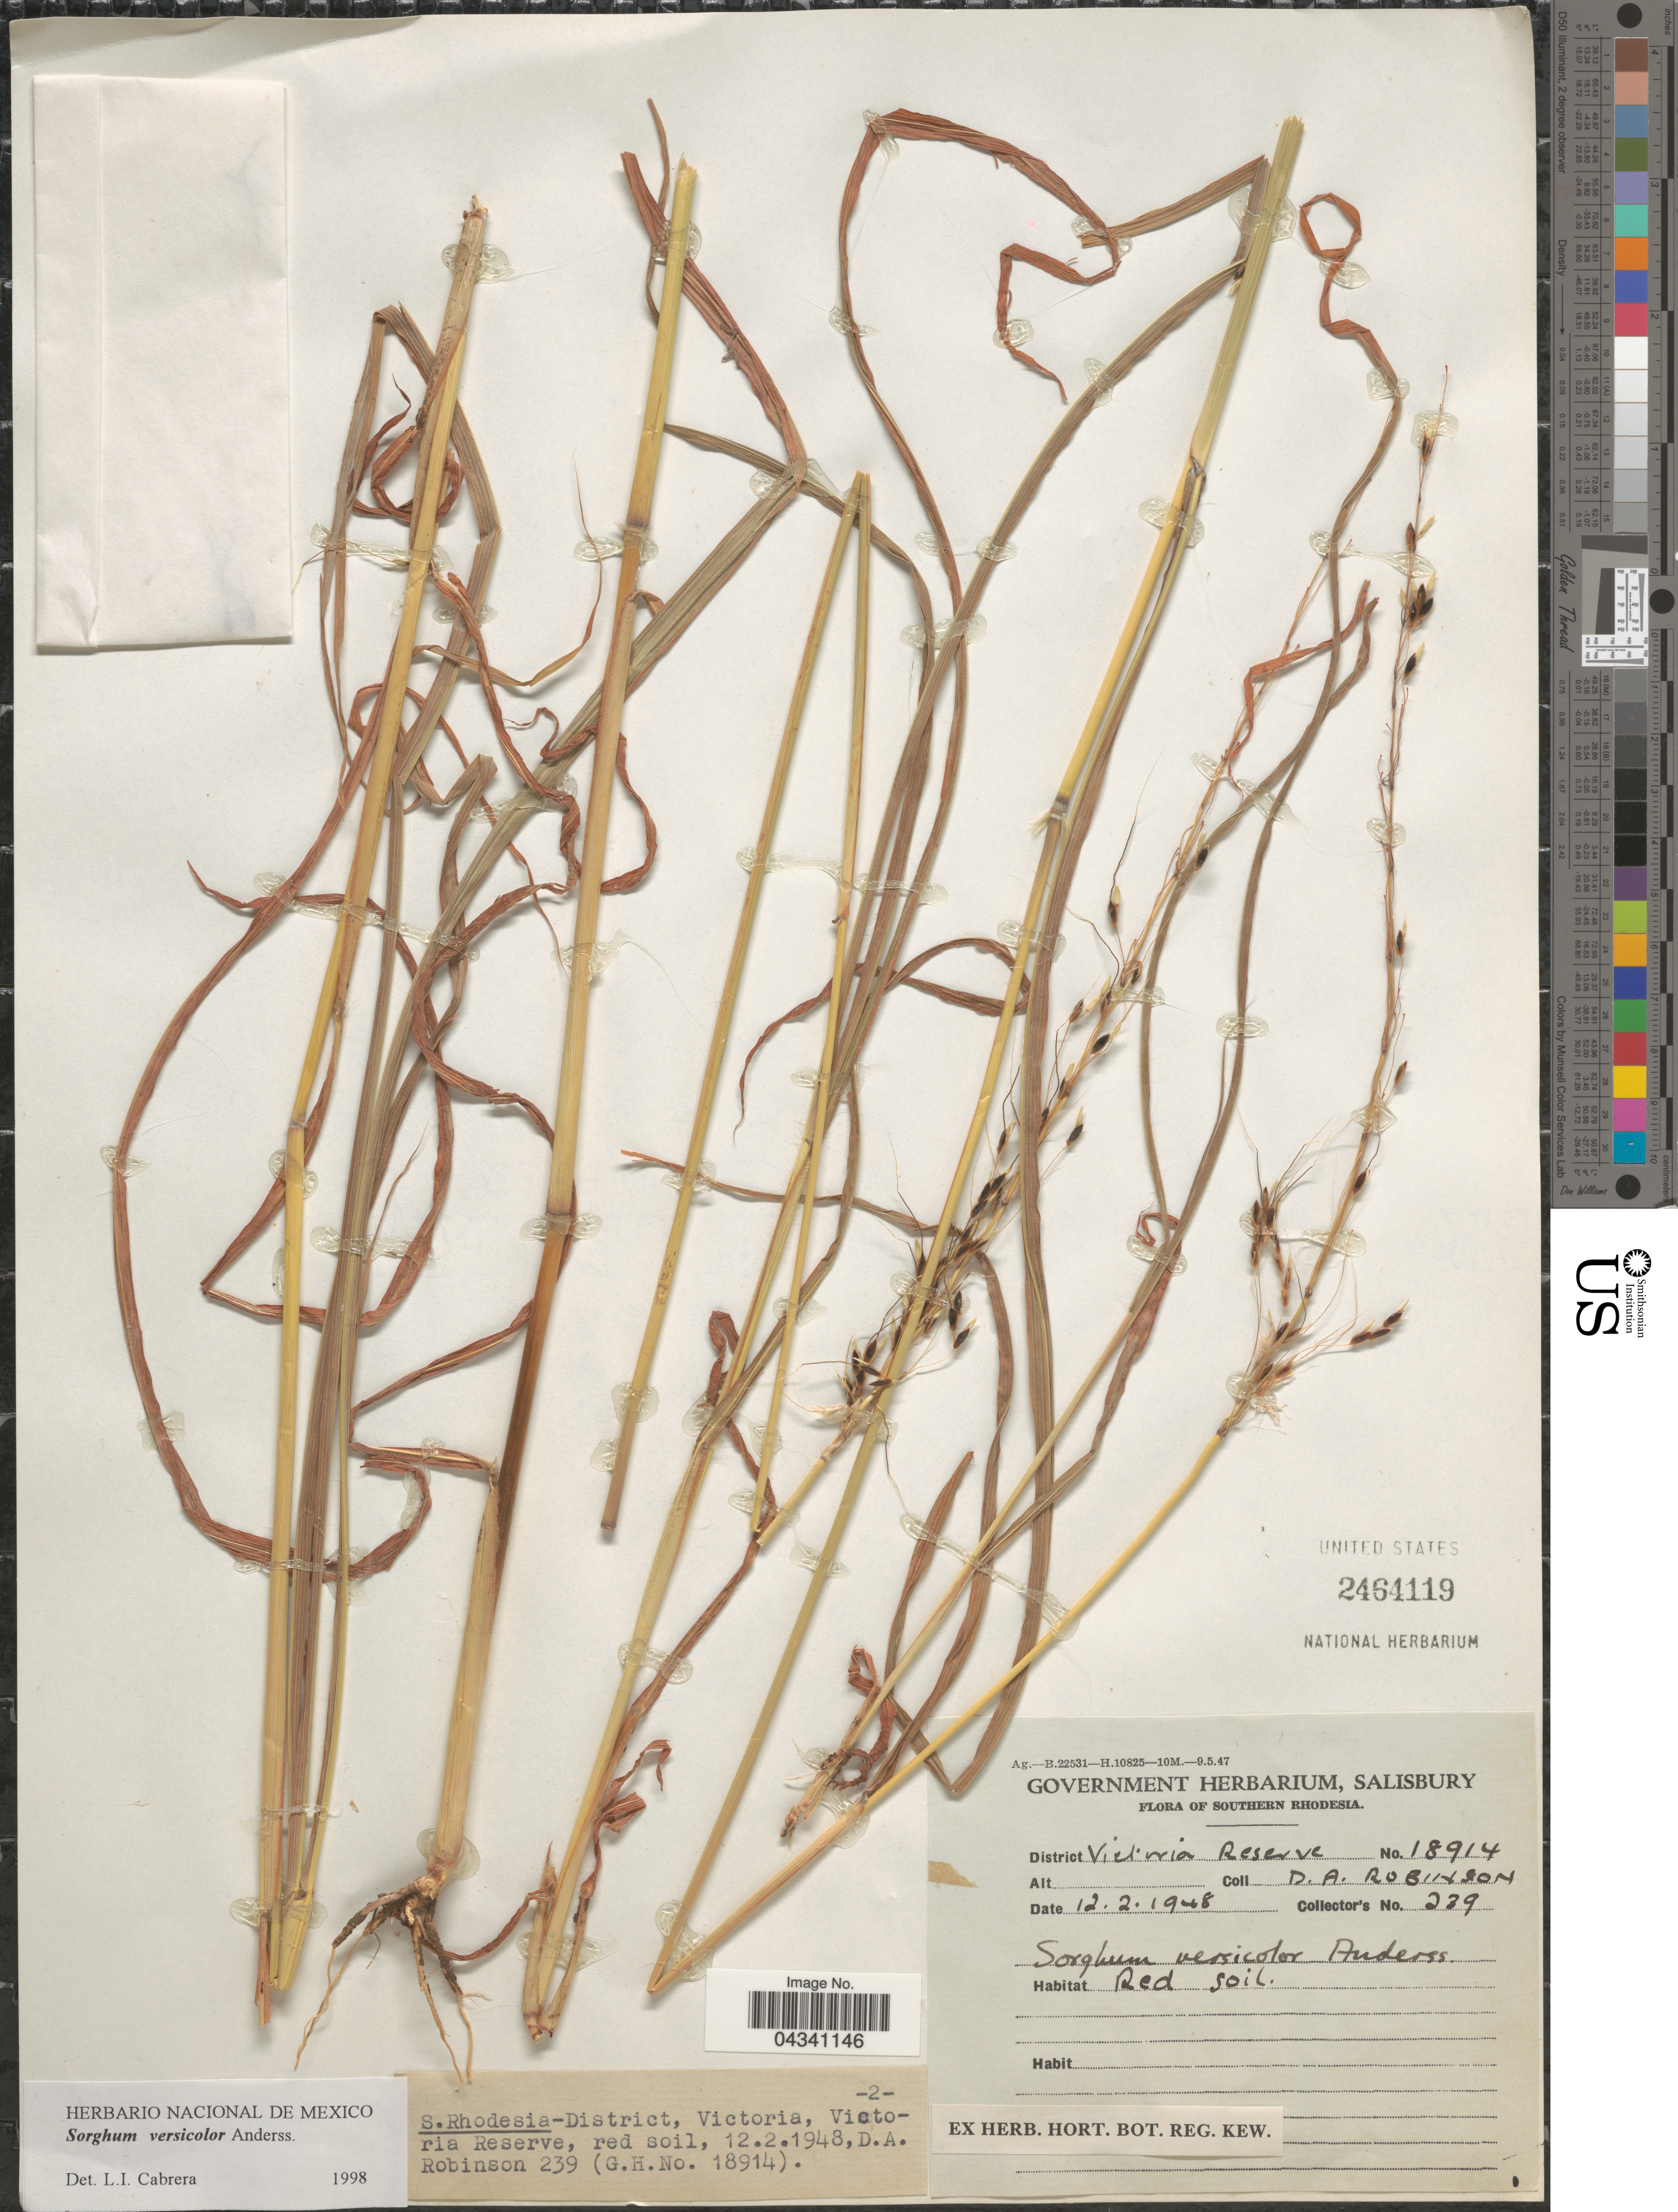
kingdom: Plantae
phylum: Tracheophyta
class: Liliopsida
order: Poales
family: Poaceae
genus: Sorghum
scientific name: Sorghum versicolor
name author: Andersson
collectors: D. Robinson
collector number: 239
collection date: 1948-02-12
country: Zimbabwe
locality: Southern Rhodesia. District Victoria Reserve.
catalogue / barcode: US 2464119